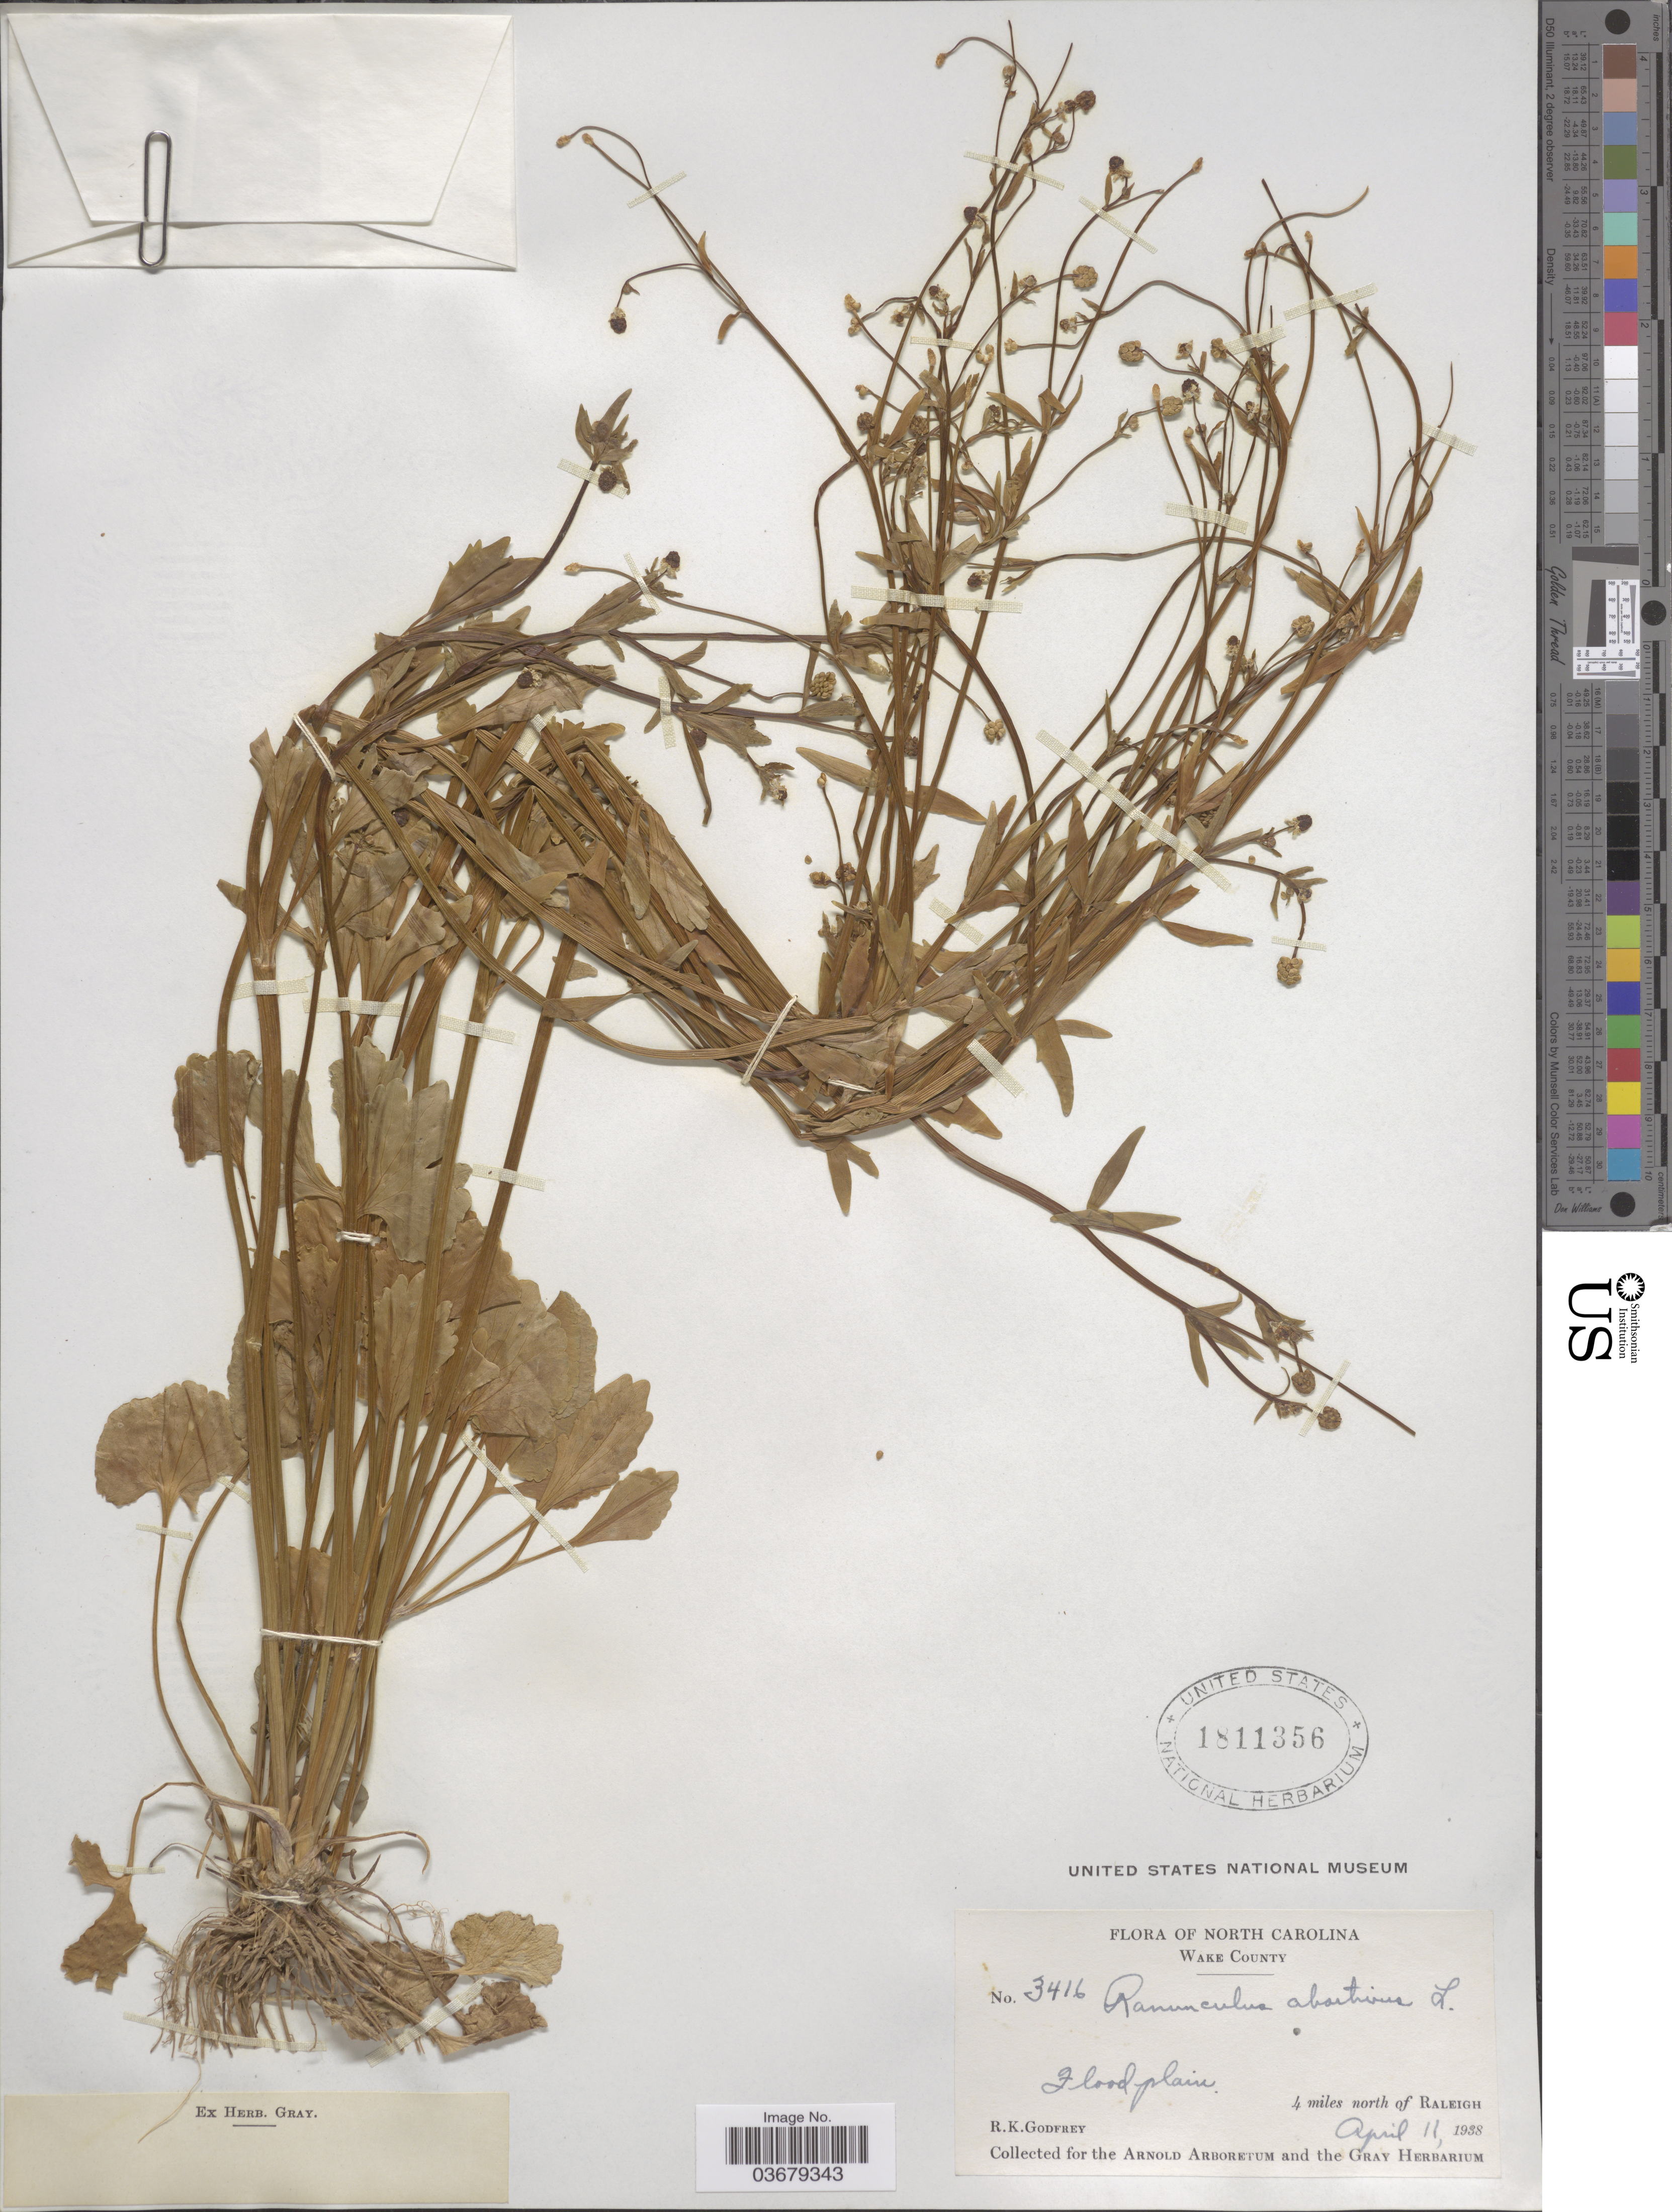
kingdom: Plantae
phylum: Tracheophyta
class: Magnoliopsida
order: Ranunculales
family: Ranunculaceae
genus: Ranunculus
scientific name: Ranunculus abortivus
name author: L.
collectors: R. K. Godfrey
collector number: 3416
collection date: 1938-04-11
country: United States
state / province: North Carolina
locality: Wake County. Flood plain. 4 miles north of Raleigh.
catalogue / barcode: US 1811356